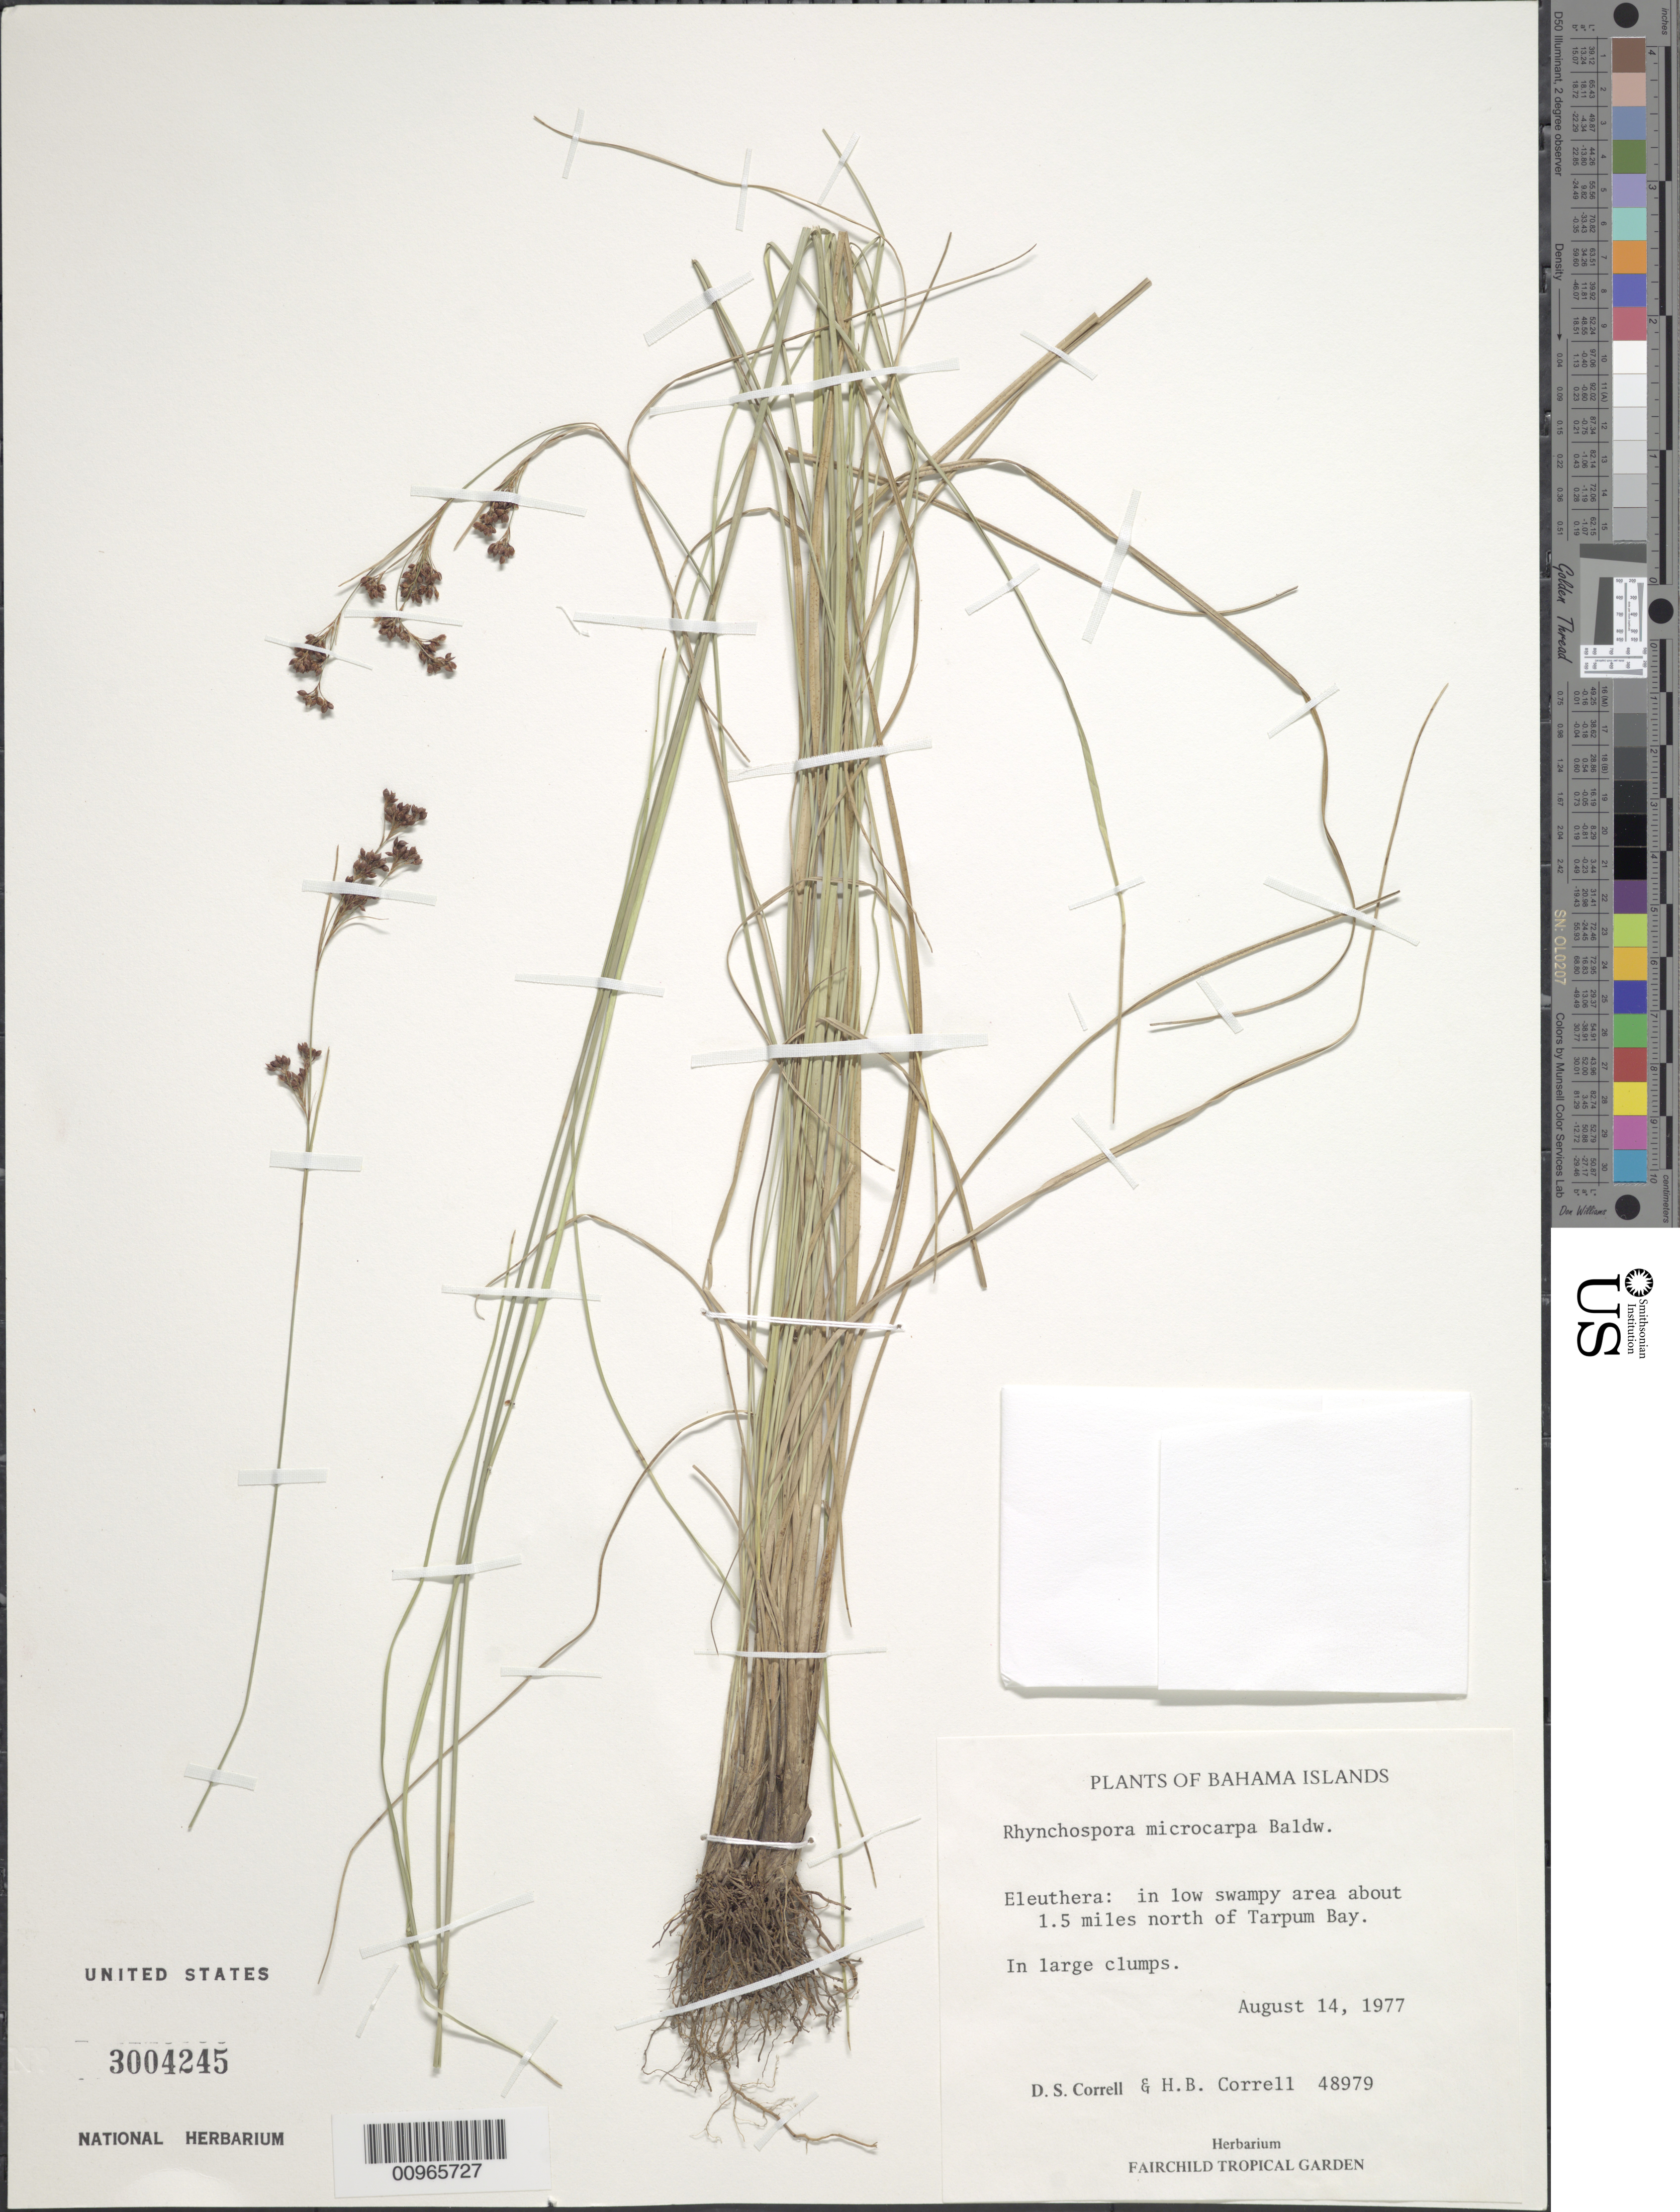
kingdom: Plantae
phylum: Tracheophyta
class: Liliopsida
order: Poales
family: Cyperaceae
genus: Rhynchospora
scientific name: Rhynchospora microcarpa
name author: Baldwin ex A. Gray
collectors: D. S. Correll & H. Correll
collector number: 48979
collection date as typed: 14 Aug 1977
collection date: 1977-08-14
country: Bahamas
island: Eleuthera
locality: Swampy area about 1.5 miles north of Tarpum Bay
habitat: In low swampy area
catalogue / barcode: US 3004245